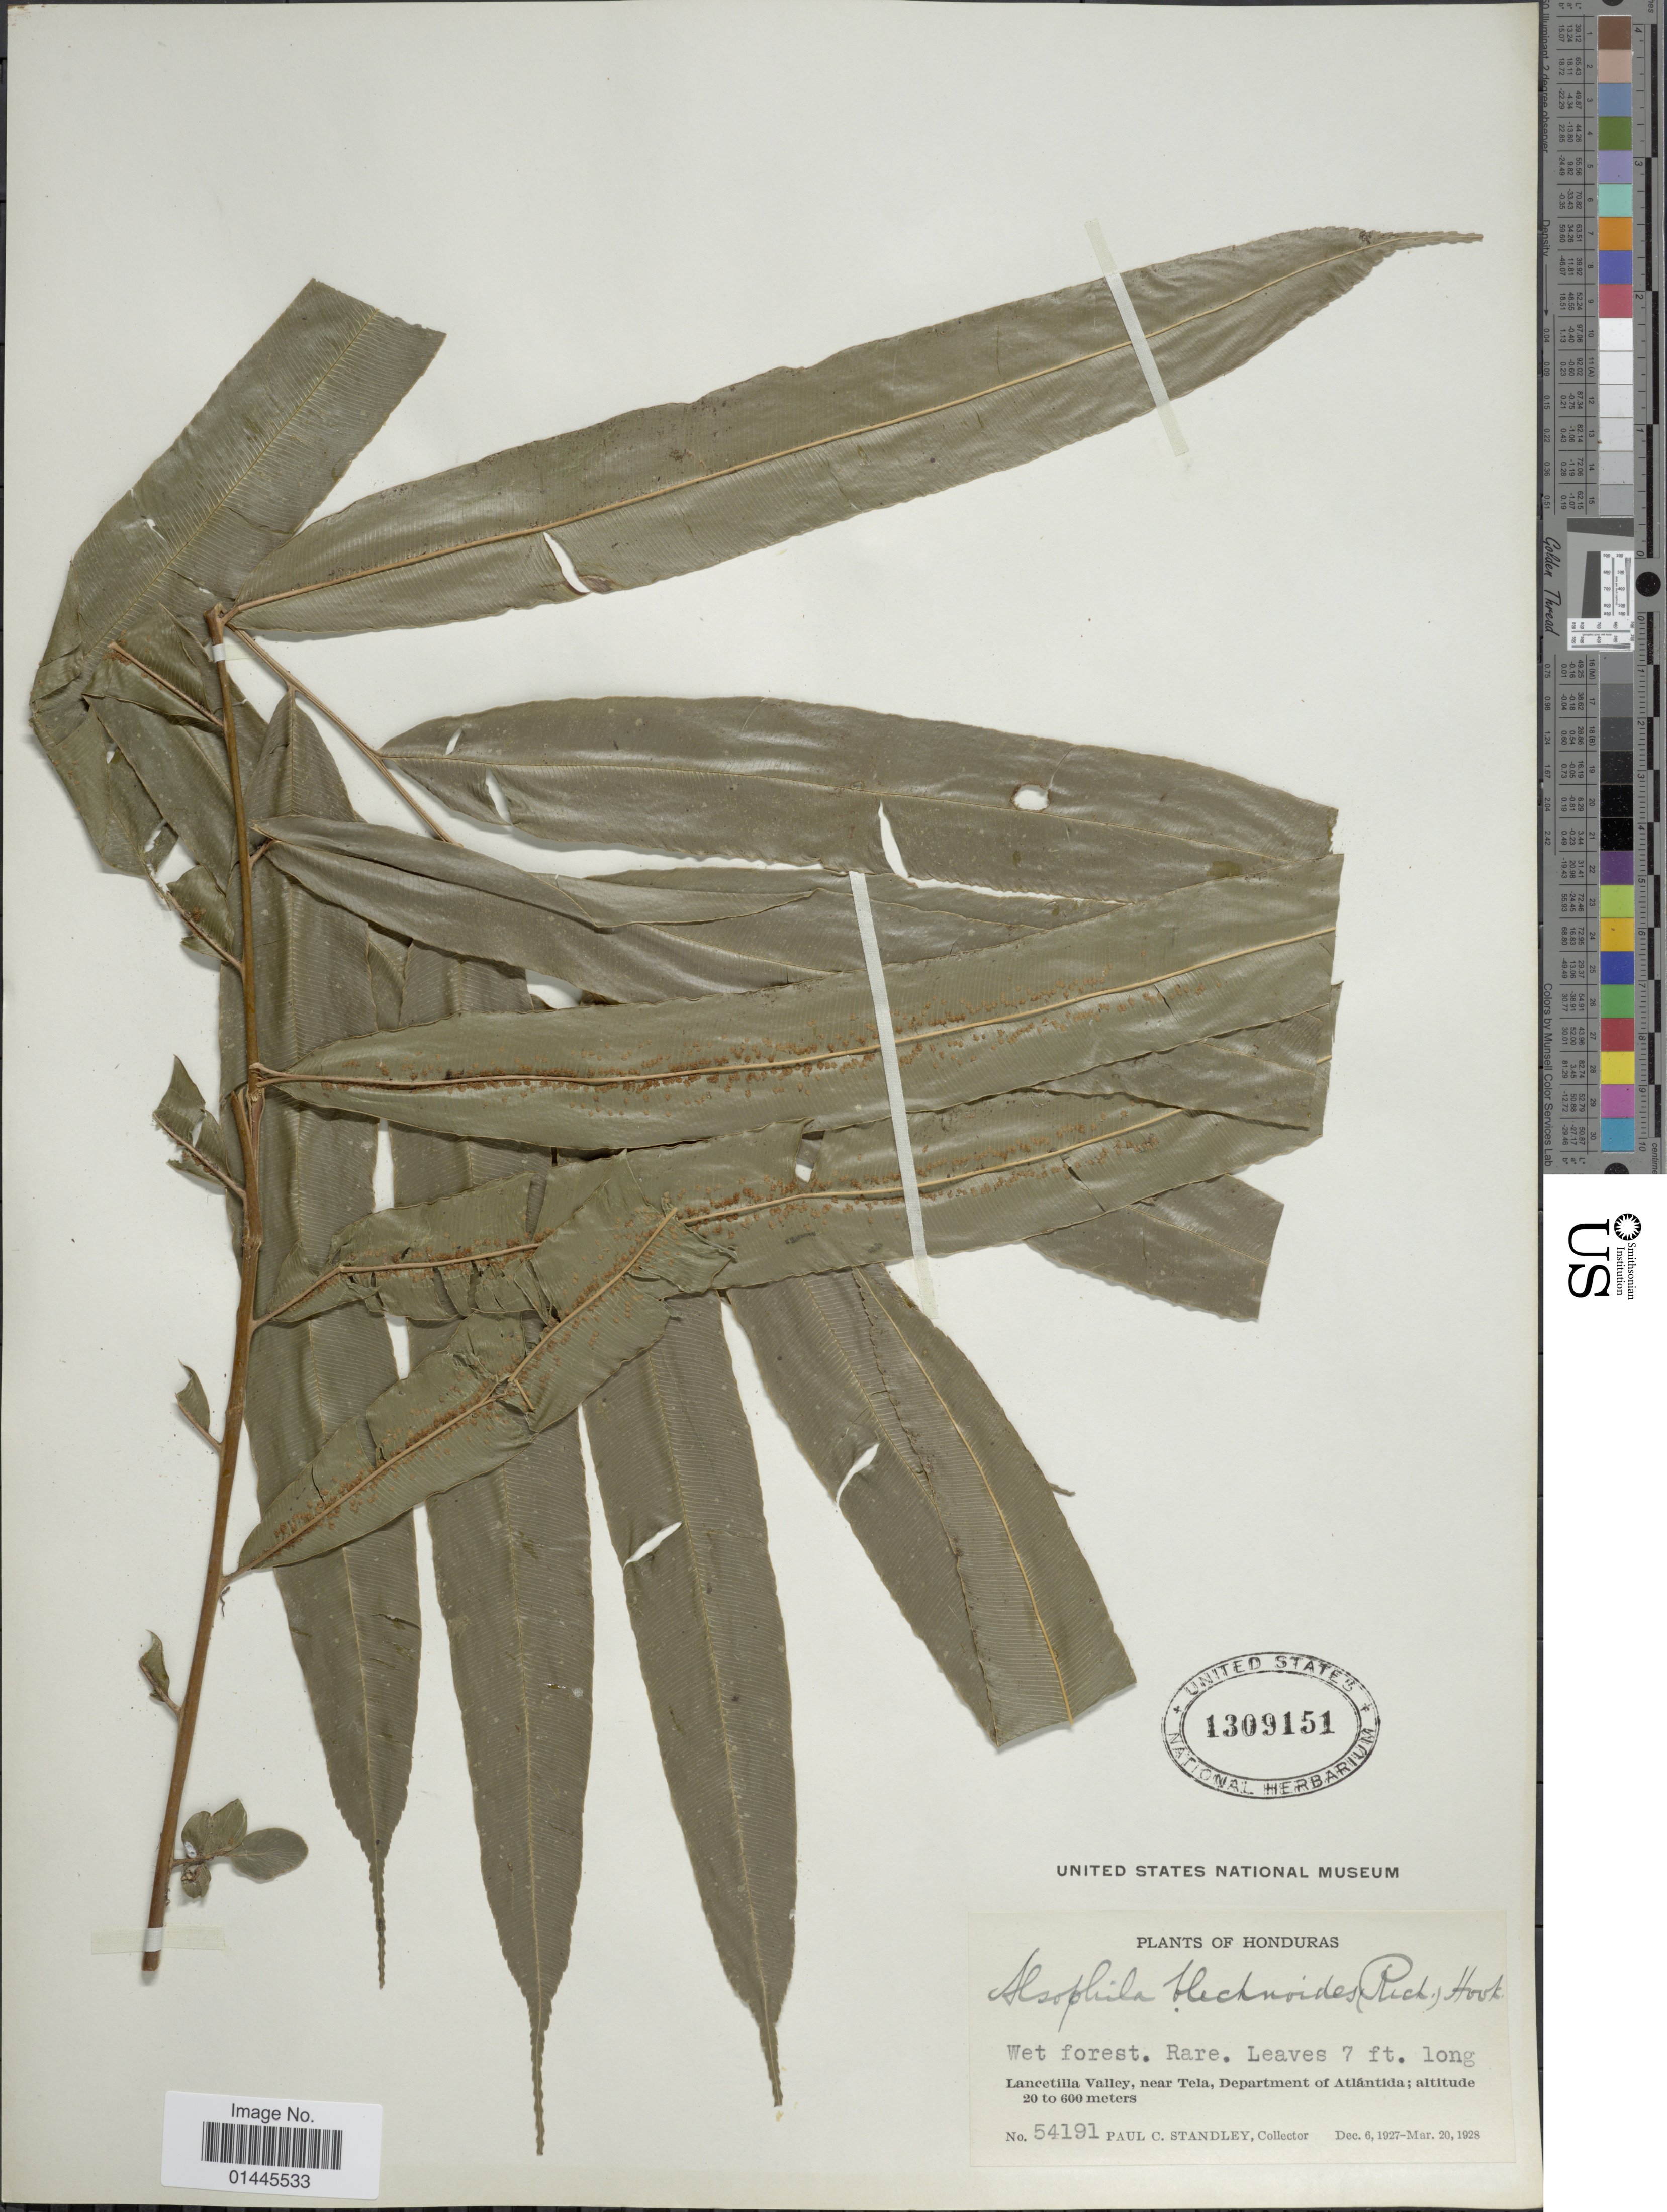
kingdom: Plantae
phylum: Tracheophyta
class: Polypodiopsida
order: Cyatheales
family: Metaxyaceae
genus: Metaxya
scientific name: Metaxya rostrata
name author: (Kunth) C. Presl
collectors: P. C. Standley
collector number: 54191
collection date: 1927-12-06/1928-03-20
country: Honduras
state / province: Atlántida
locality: Lancetilla Valley, near Tela.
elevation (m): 20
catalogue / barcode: US 1309151